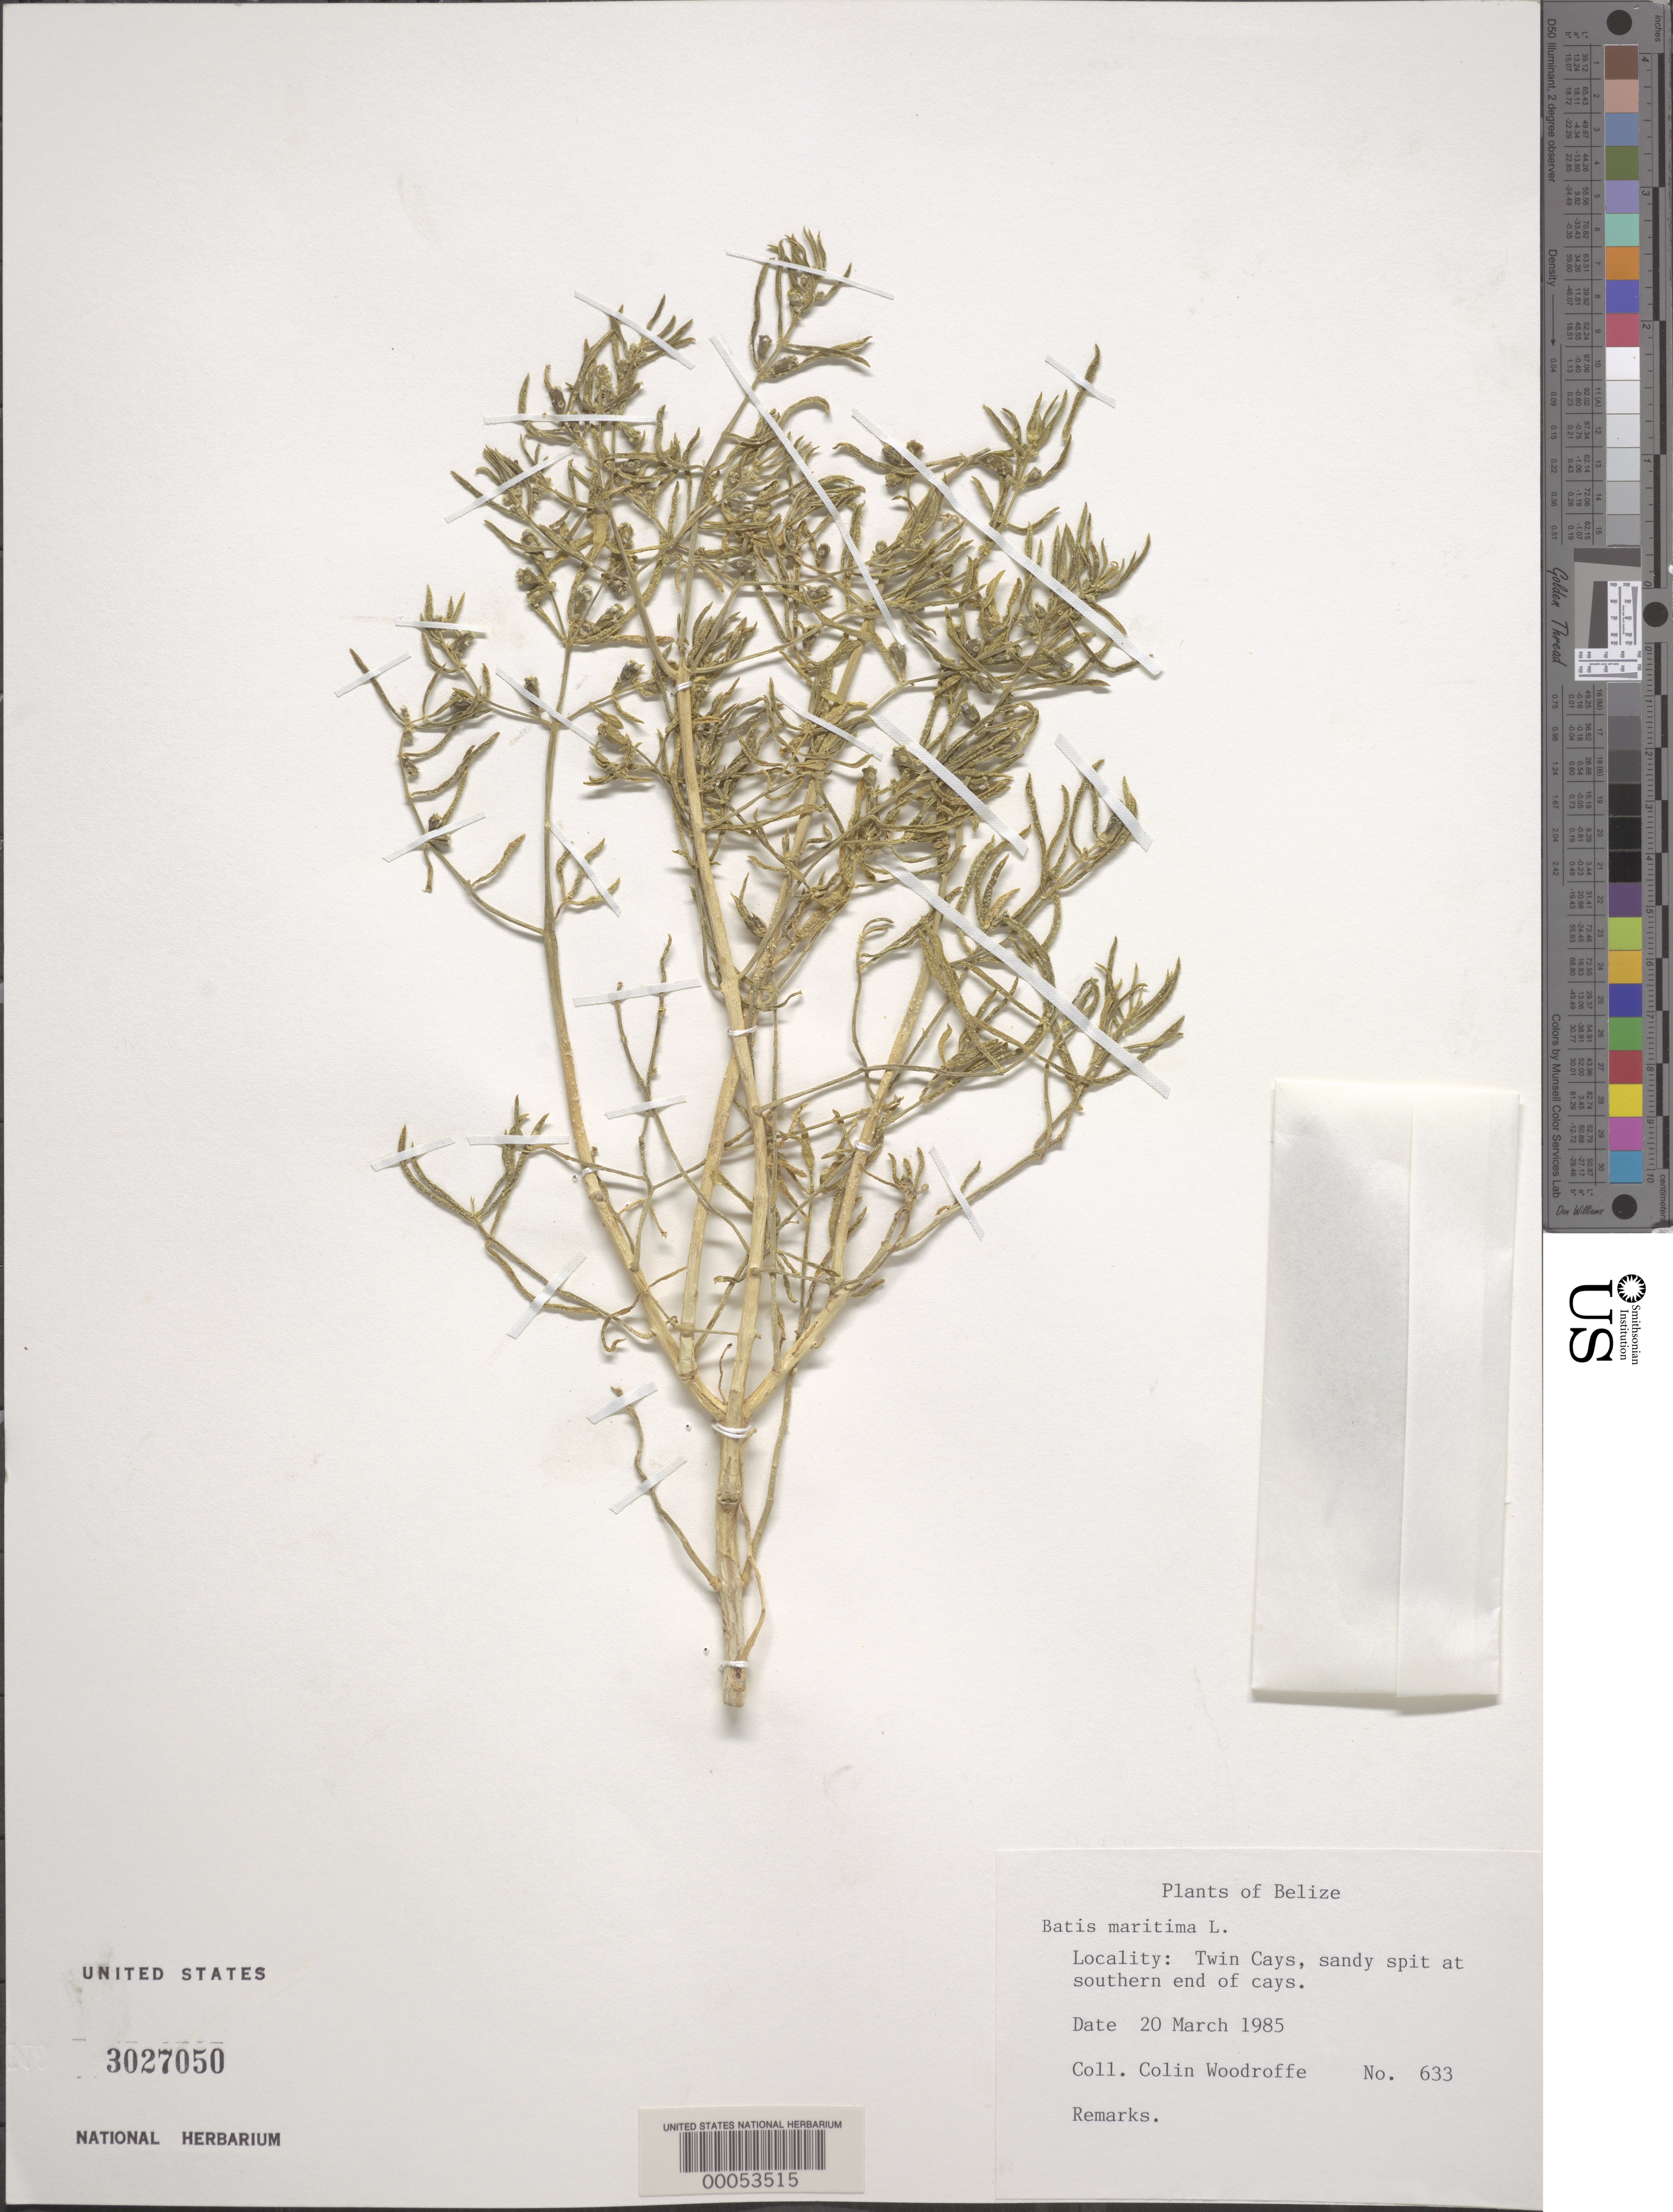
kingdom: Plantae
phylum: Tracheophyta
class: Magnoliopsida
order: Brassicales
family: Bataceae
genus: Batis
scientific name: Batis maritima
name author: L.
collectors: C. Woodroffe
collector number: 633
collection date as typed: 20 Mar 1985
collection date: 1985-03-20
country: Belize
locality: Twin Cays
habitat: Sandy spit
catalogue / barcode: US 3027050